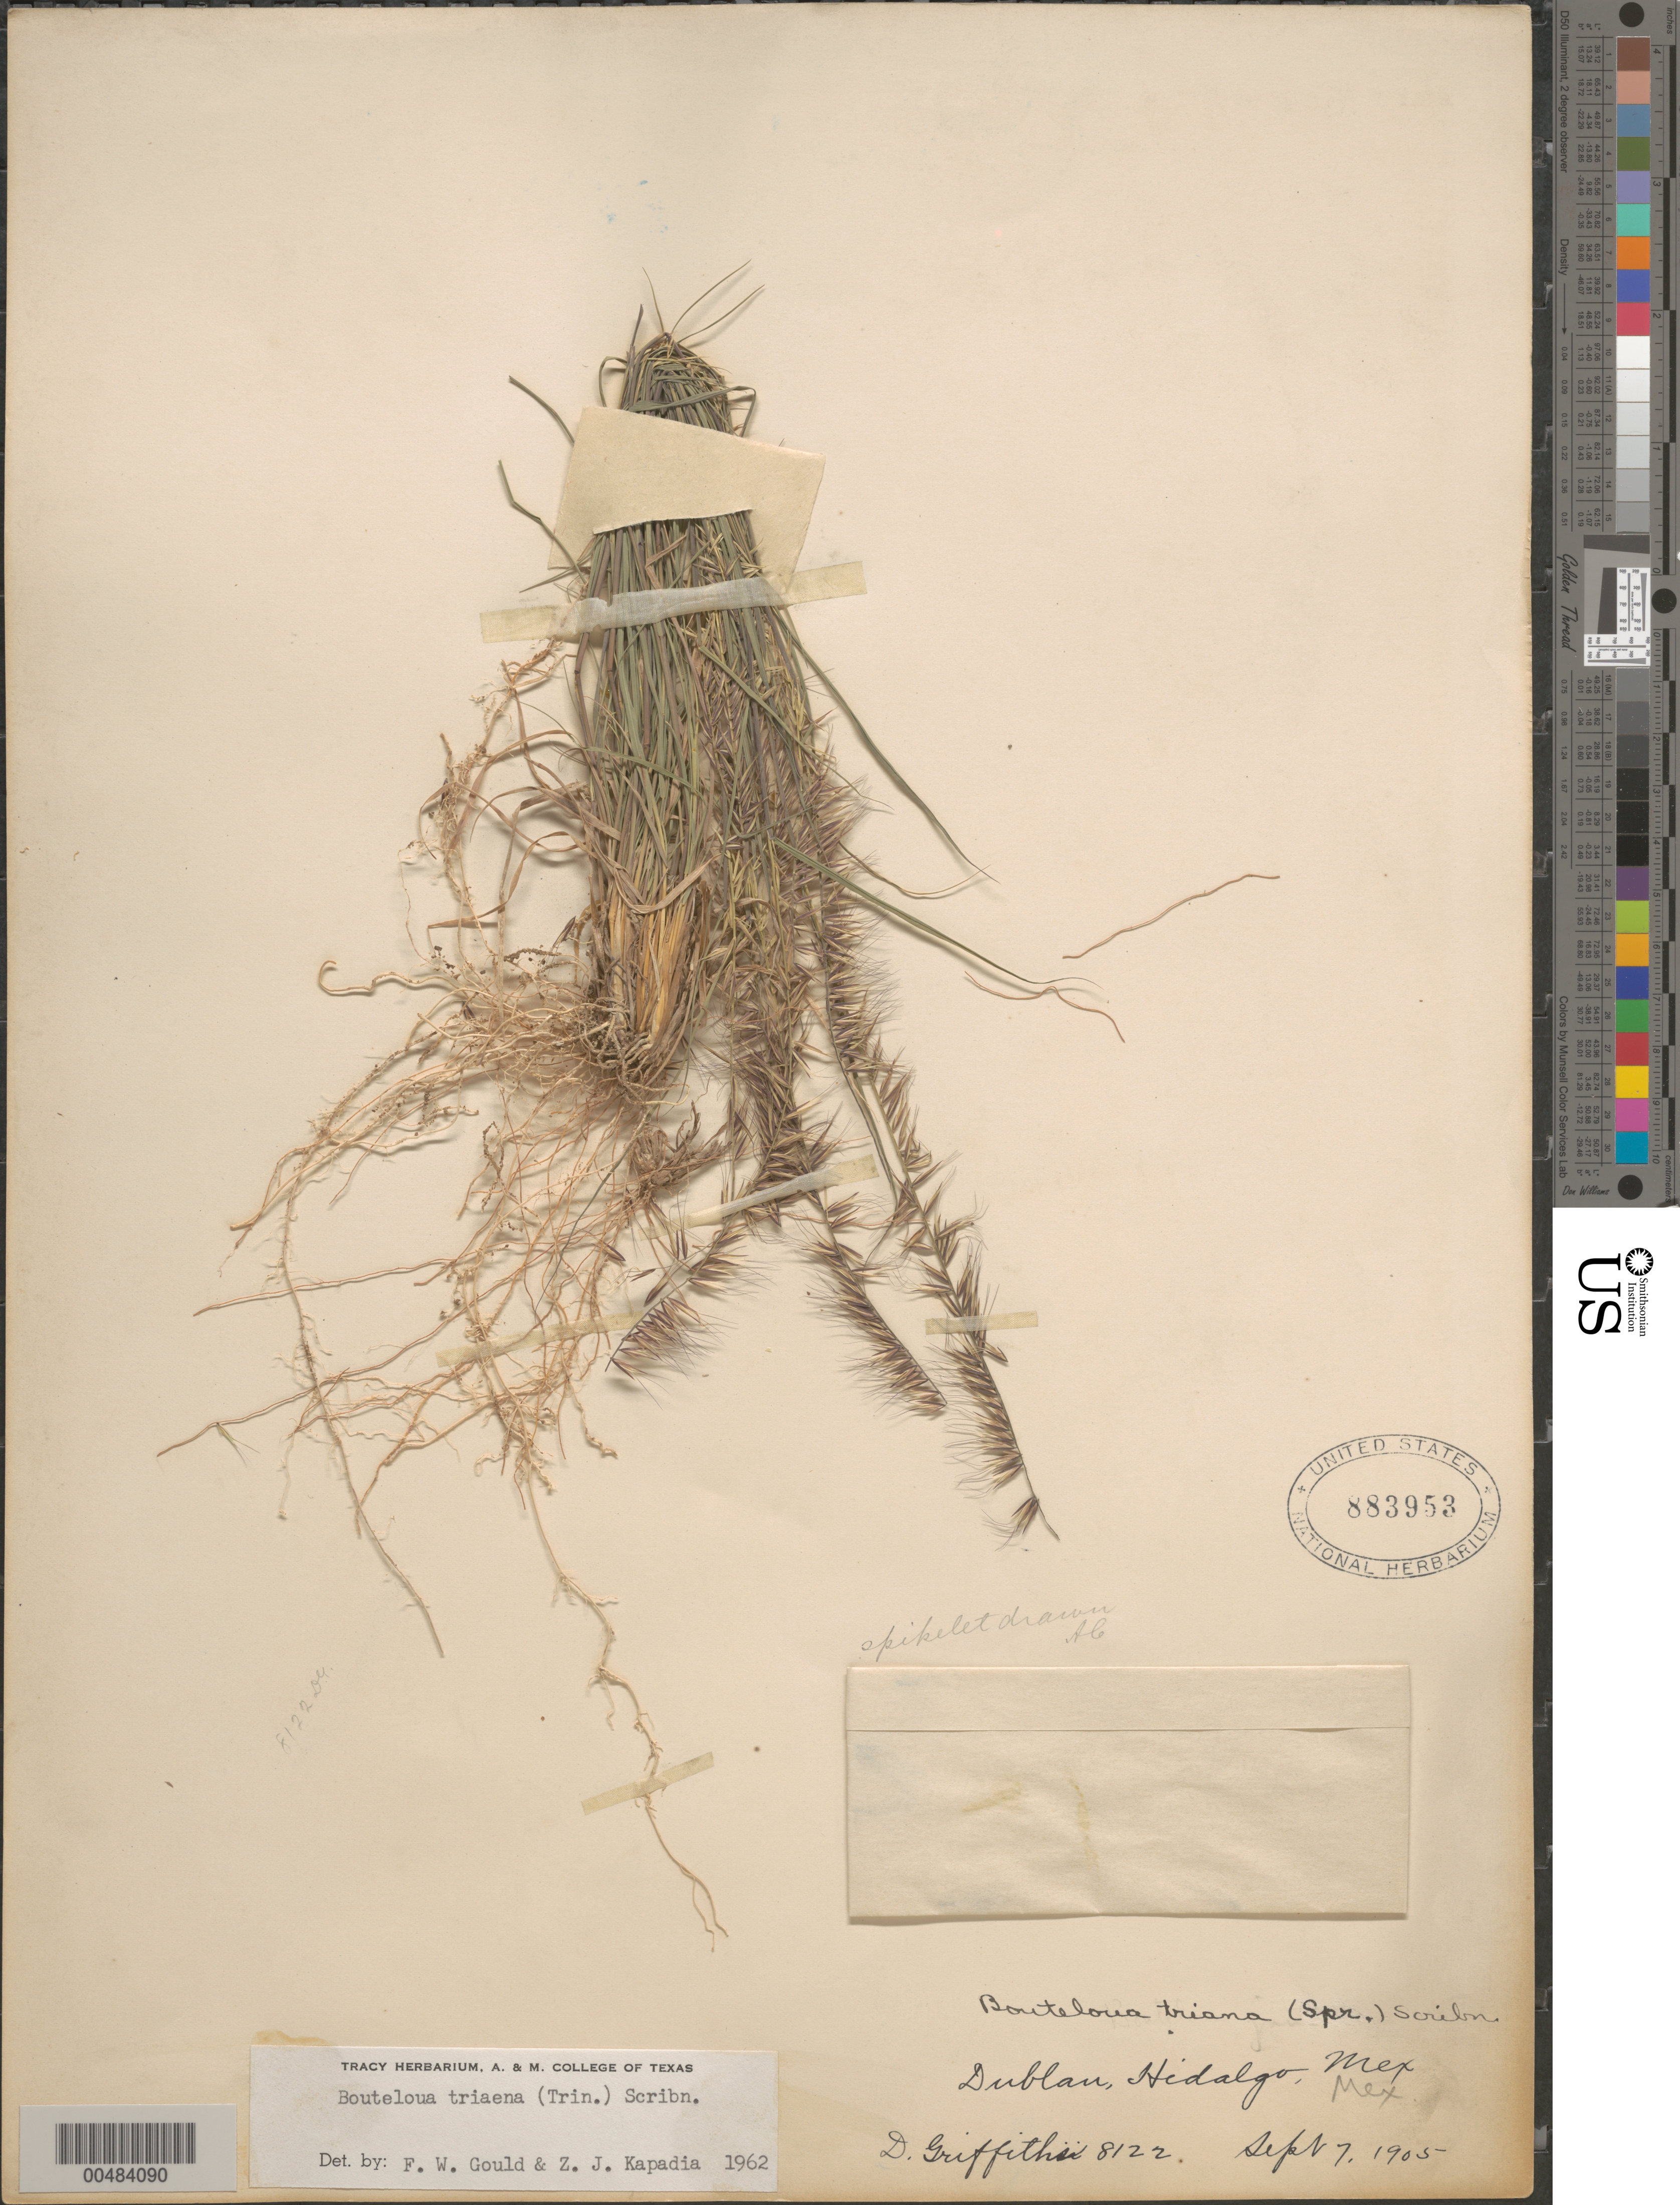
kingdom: Plantae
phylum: Tracheophyta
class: Liliopsida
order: Poales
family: Poaceae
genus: Bouteloua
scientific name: Bouteloua triaena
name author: (Trin. ex Spreng.) Scribn.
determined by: Gould, F. W.; Kapadia, Zarir J.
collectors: D. Griffiths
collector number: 8122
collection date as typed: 7 Sep 1905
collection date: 1905-09-07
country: Mexico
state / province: Hidalgo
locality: Dublan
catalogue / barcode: US 883953